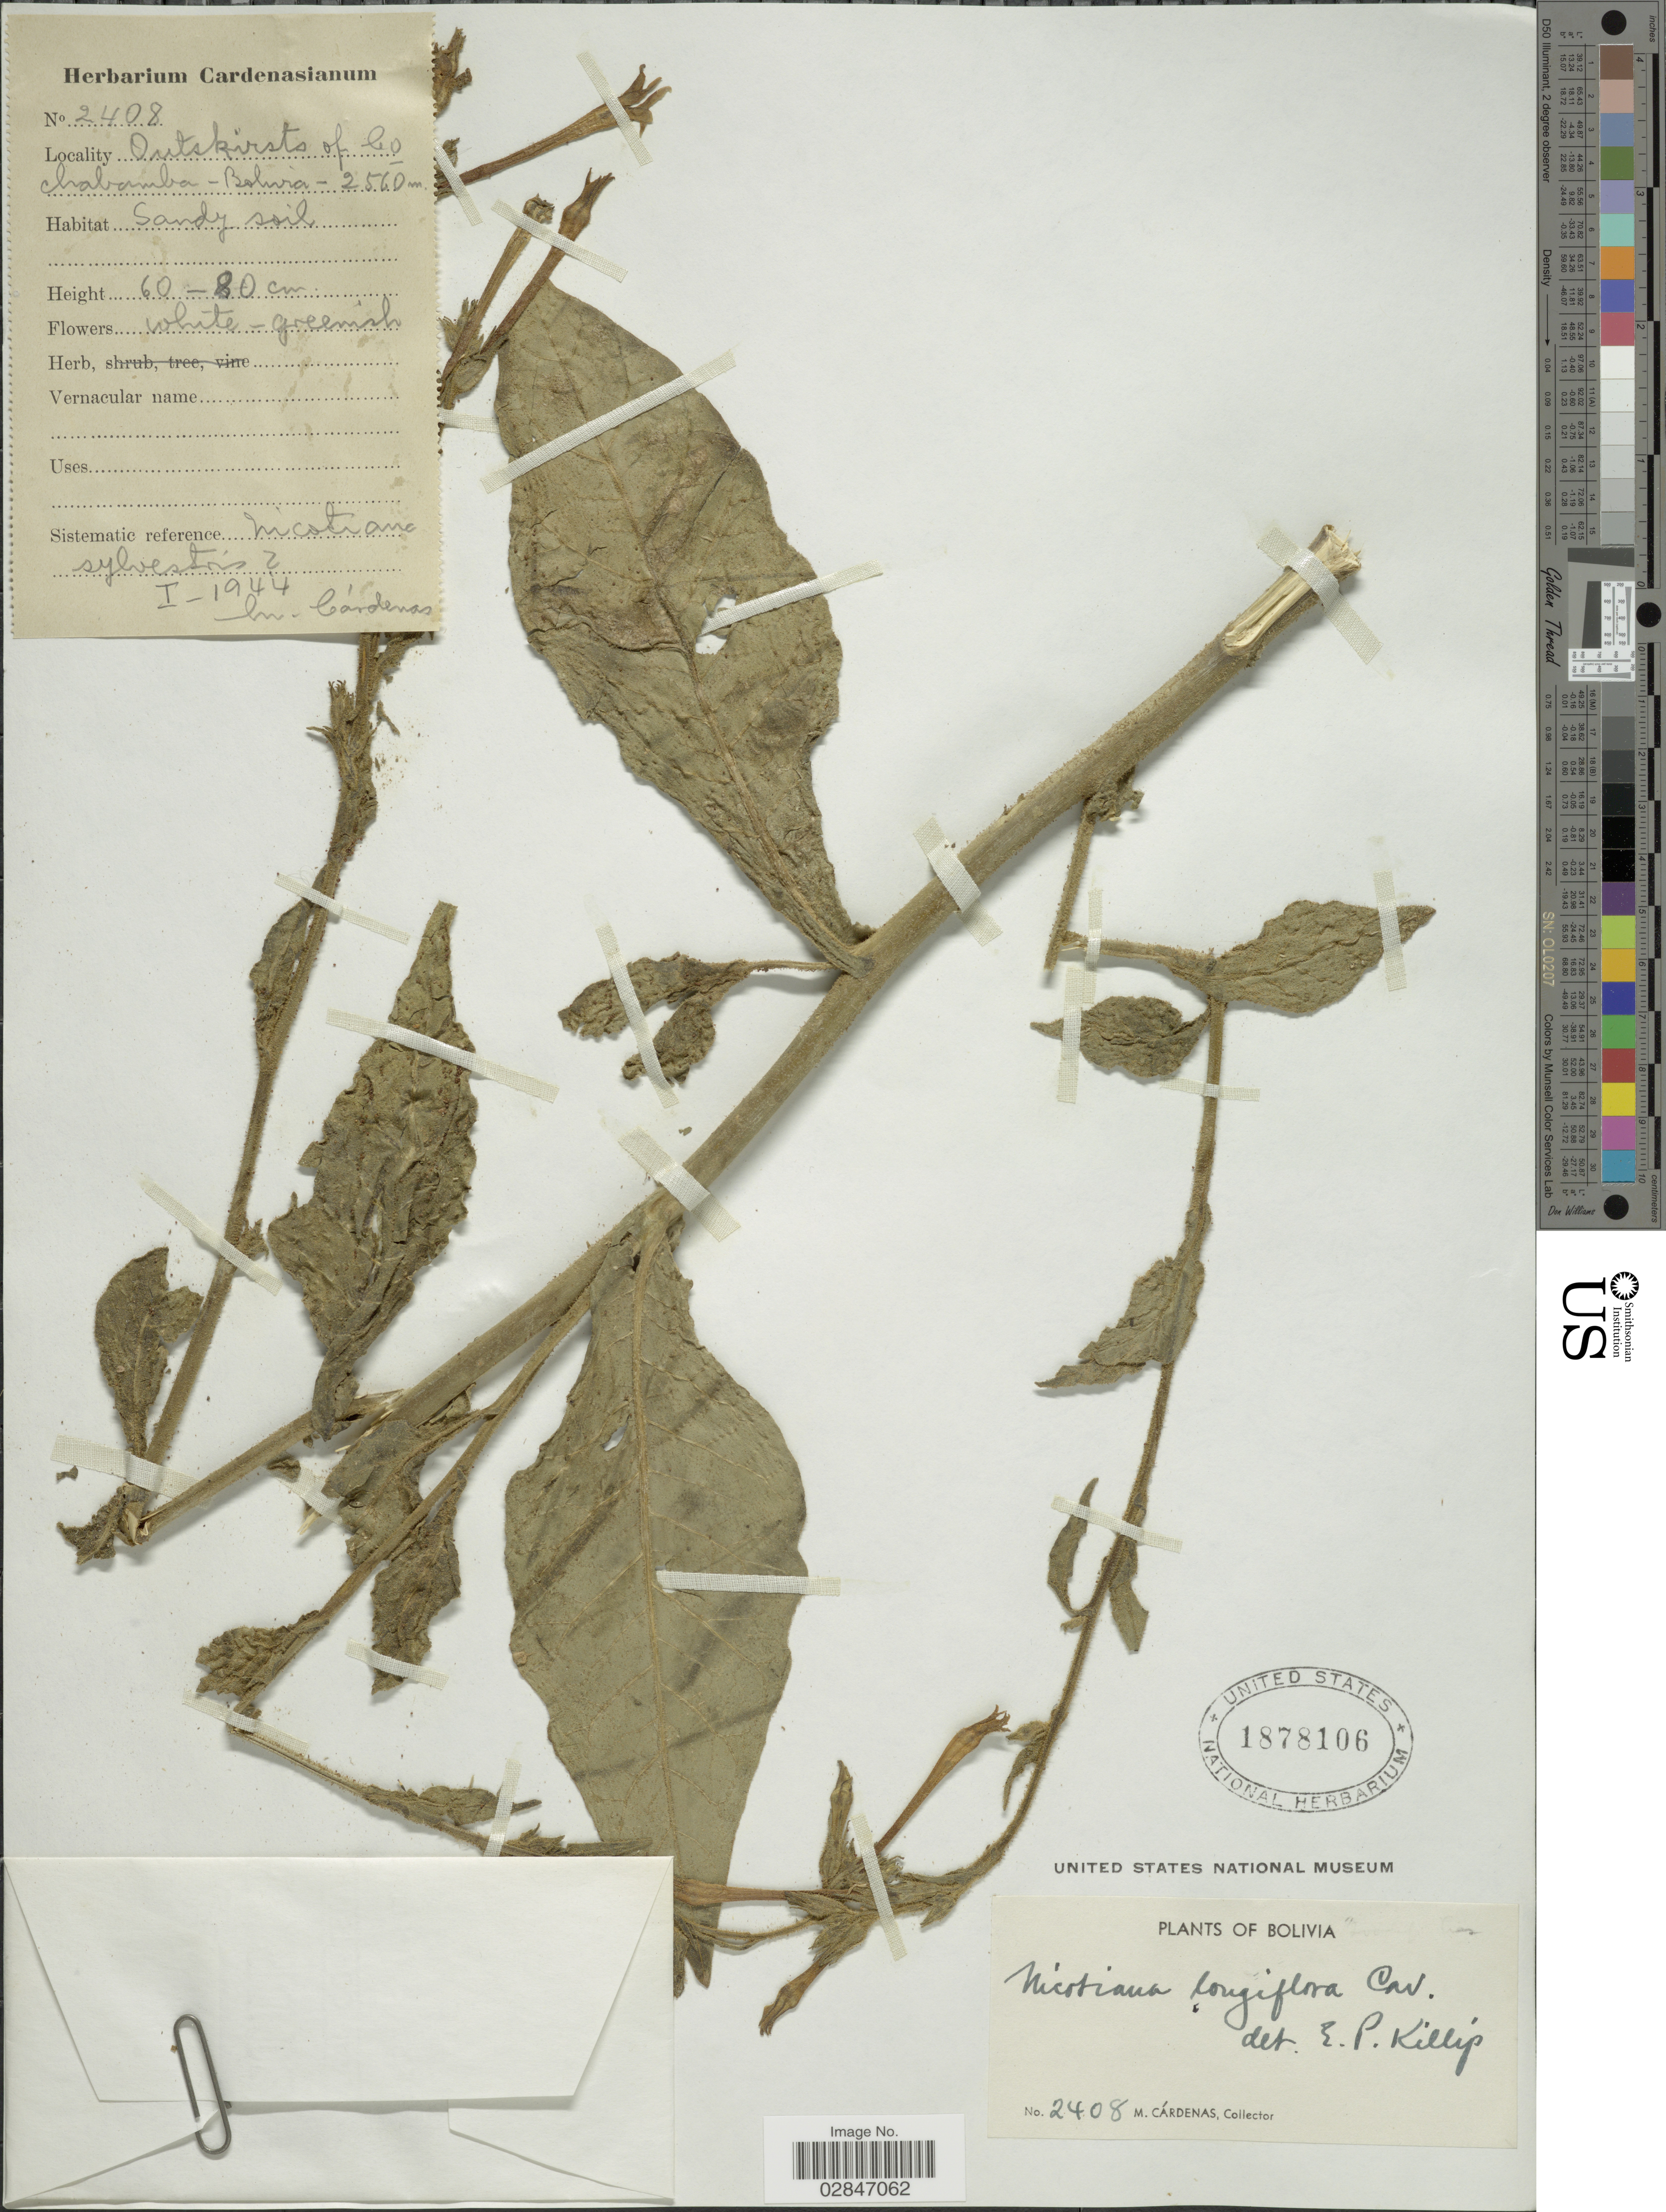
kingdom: Plantae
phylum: Tracheophyta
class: Magnoliopsida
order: Solanales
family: Solanaceae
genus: Nicotiana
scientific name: Nicotiana longiflora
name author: Cav.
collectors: M. Cárdenas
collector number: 2408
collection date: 1944-01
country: Bolivia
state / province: Cochabamba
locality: Outskirsts of Cochabamba, Bolivia.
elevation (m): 2560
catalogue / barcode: US 1878106